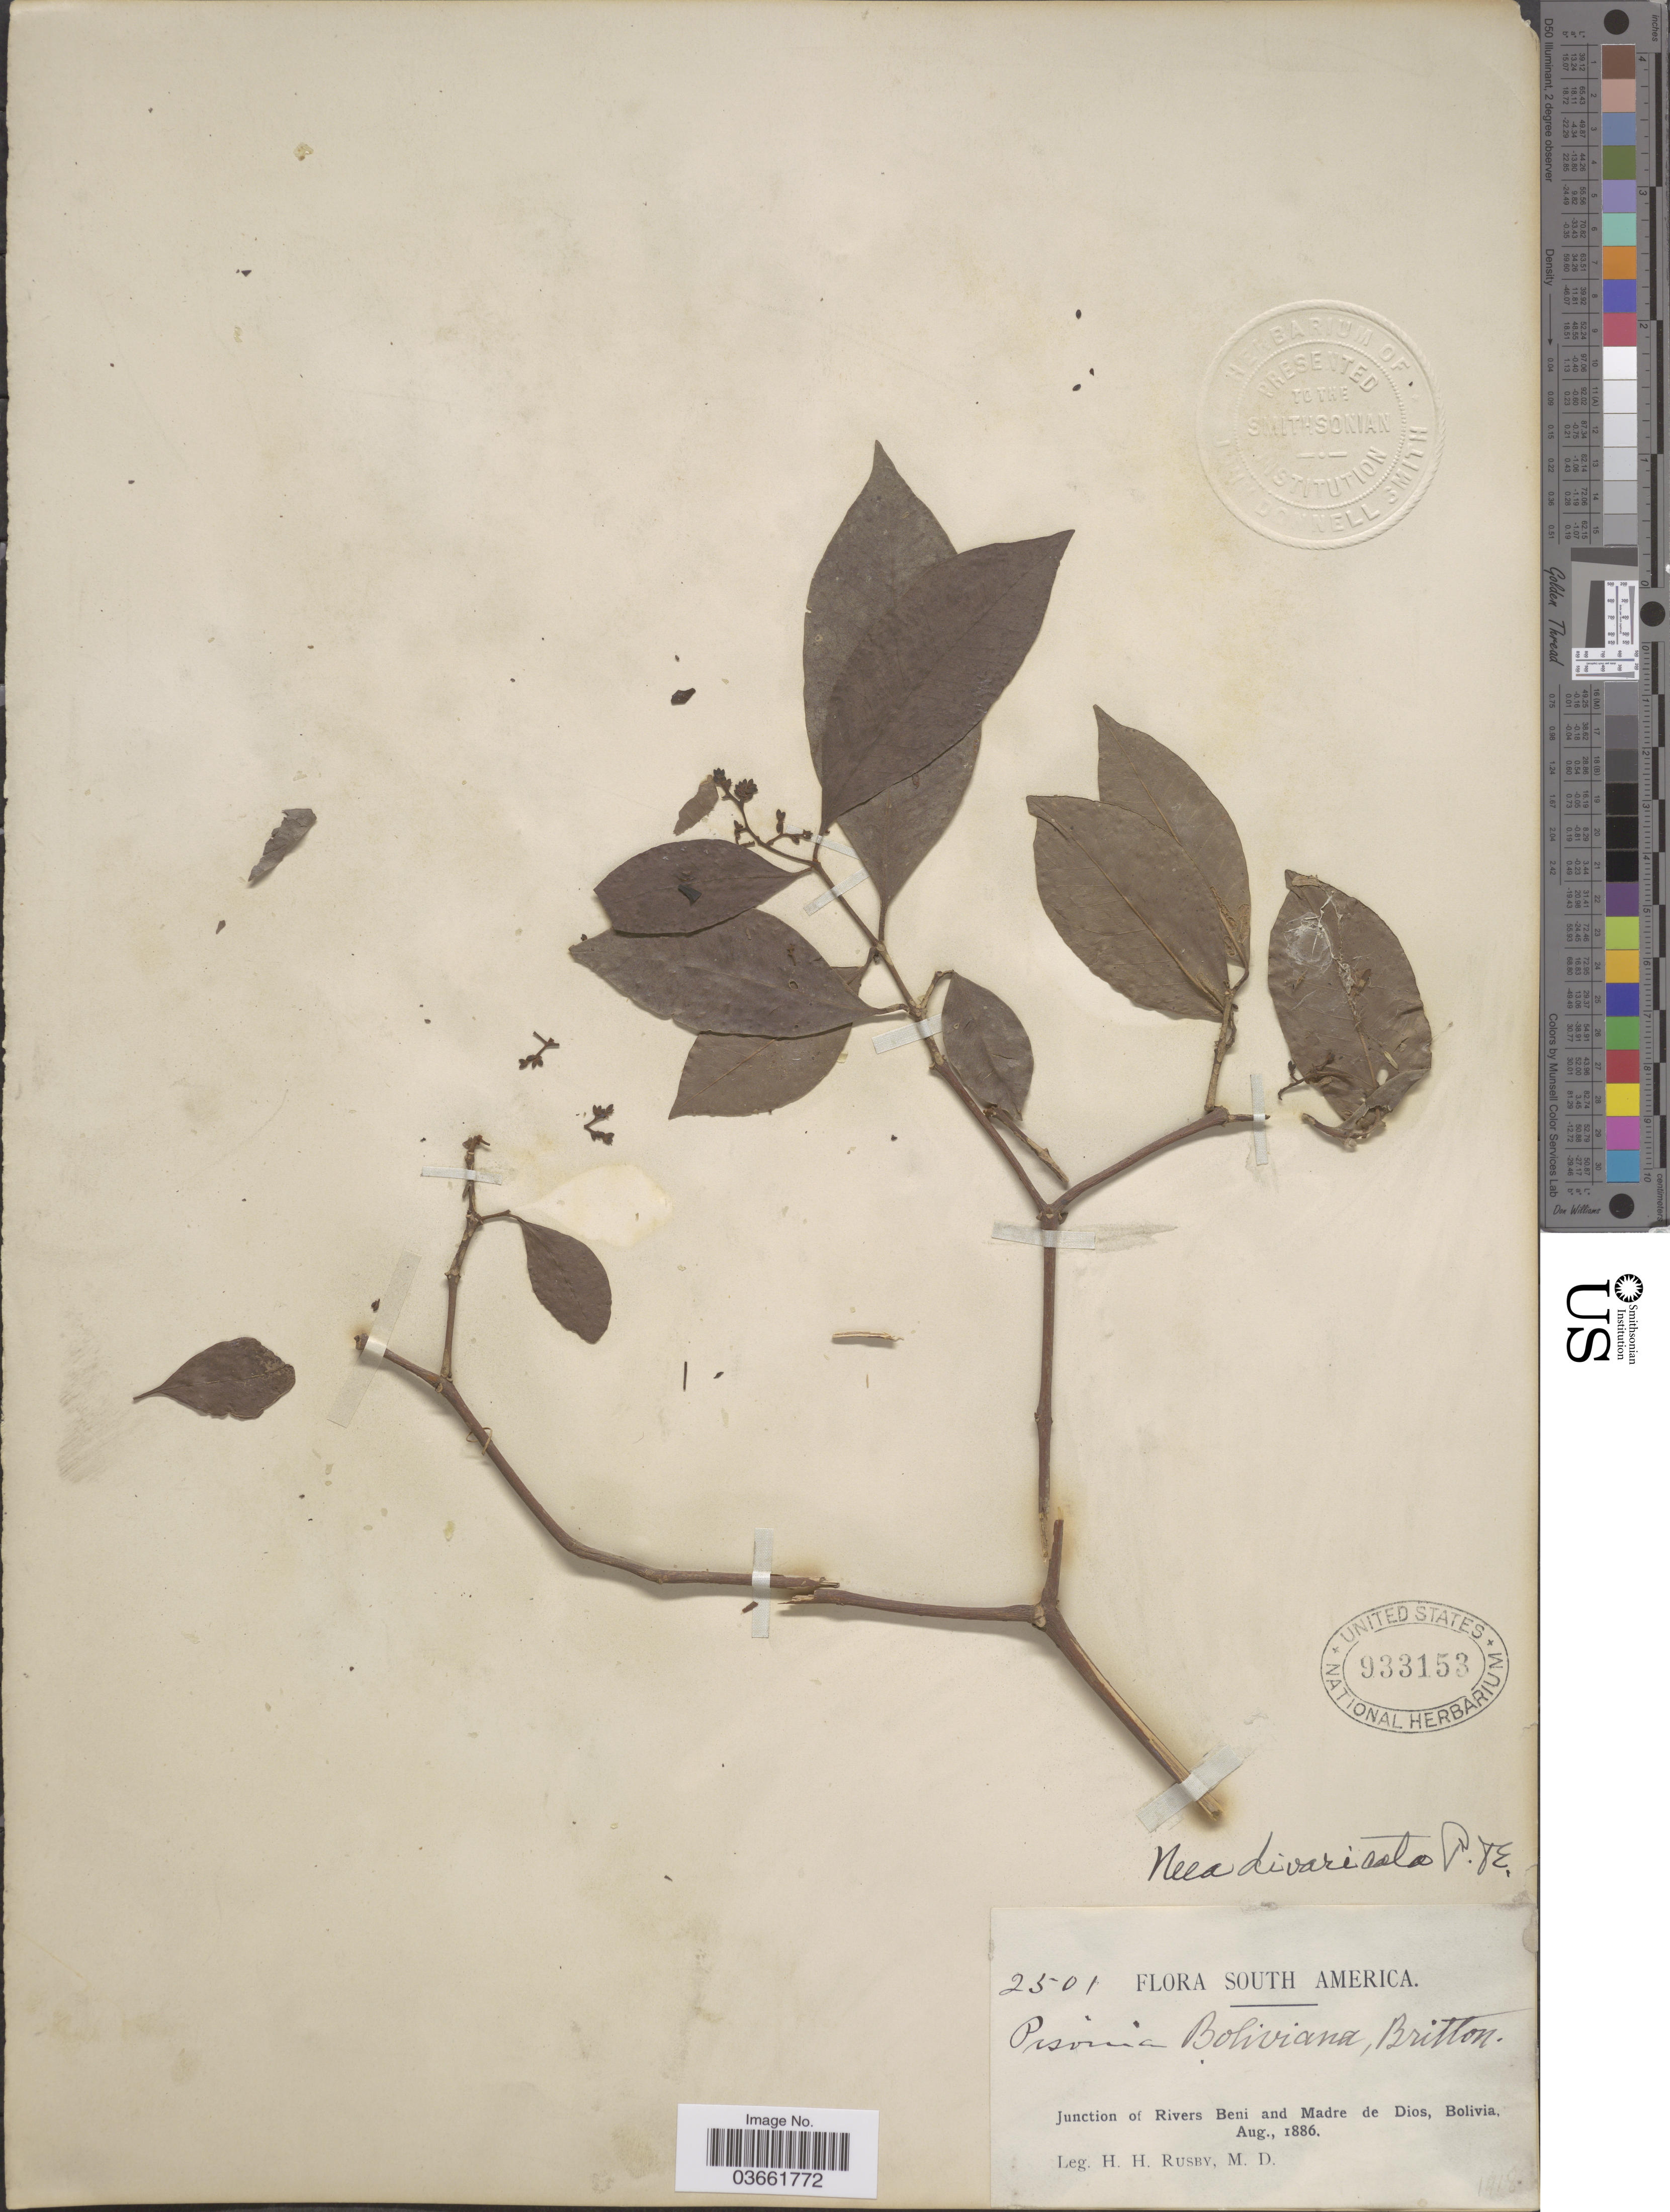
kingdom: Plantae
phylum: Tracheophyta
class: Magnoliopsida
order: Caryophyllales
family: Nyctaginaceae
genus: Neea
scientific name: Neea oppositifolia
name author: Ruiz & Pav.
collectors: H. H. Rusby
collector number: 2501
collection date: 1886-08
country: Bolivia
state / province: Beni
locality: Junction of Rivers Beni and Madre de Dios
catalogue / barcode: US 933153